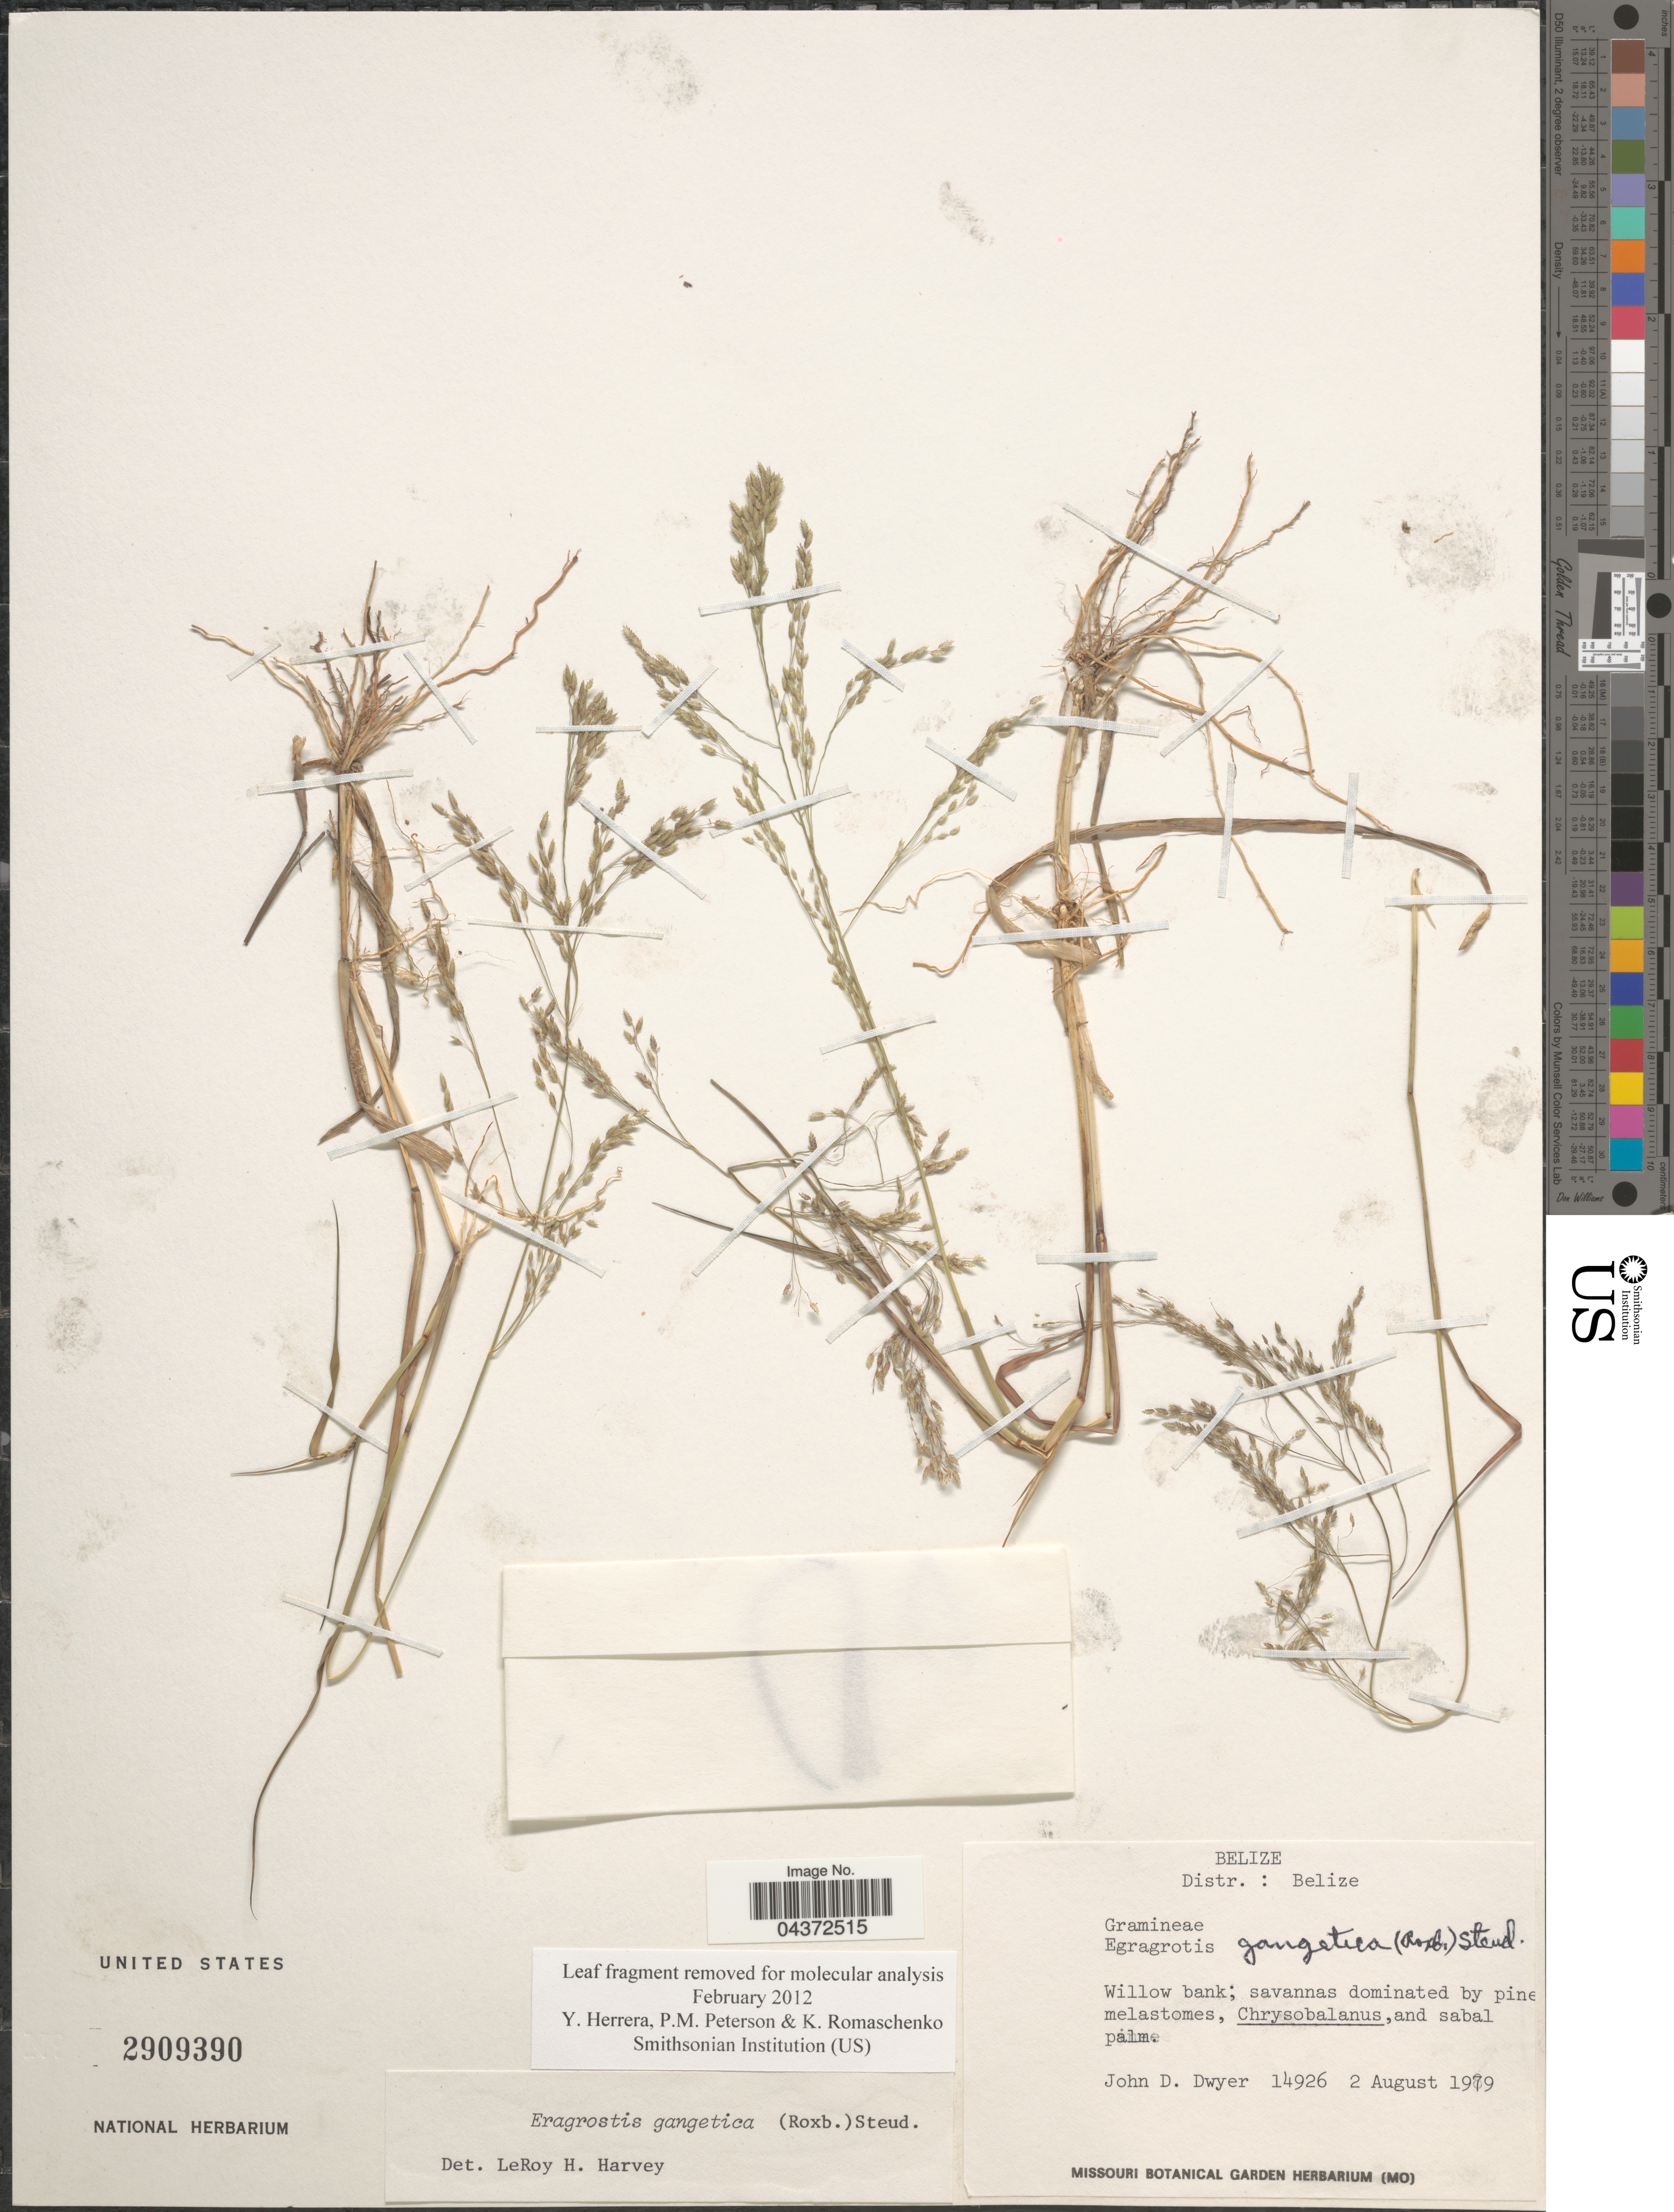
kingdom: Plantae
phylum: Tracheophyta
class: Liliopsida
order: Poales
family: Poaceae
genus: Eragrostis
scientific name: Eragrostis gangetica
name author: (Roxb.) Steud.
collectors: J. D. Dwyer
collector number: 14926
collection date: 1979-08-02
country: Belize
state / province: Belize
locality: Distr.: Belize. Willow bank.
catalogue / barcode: US 2909390